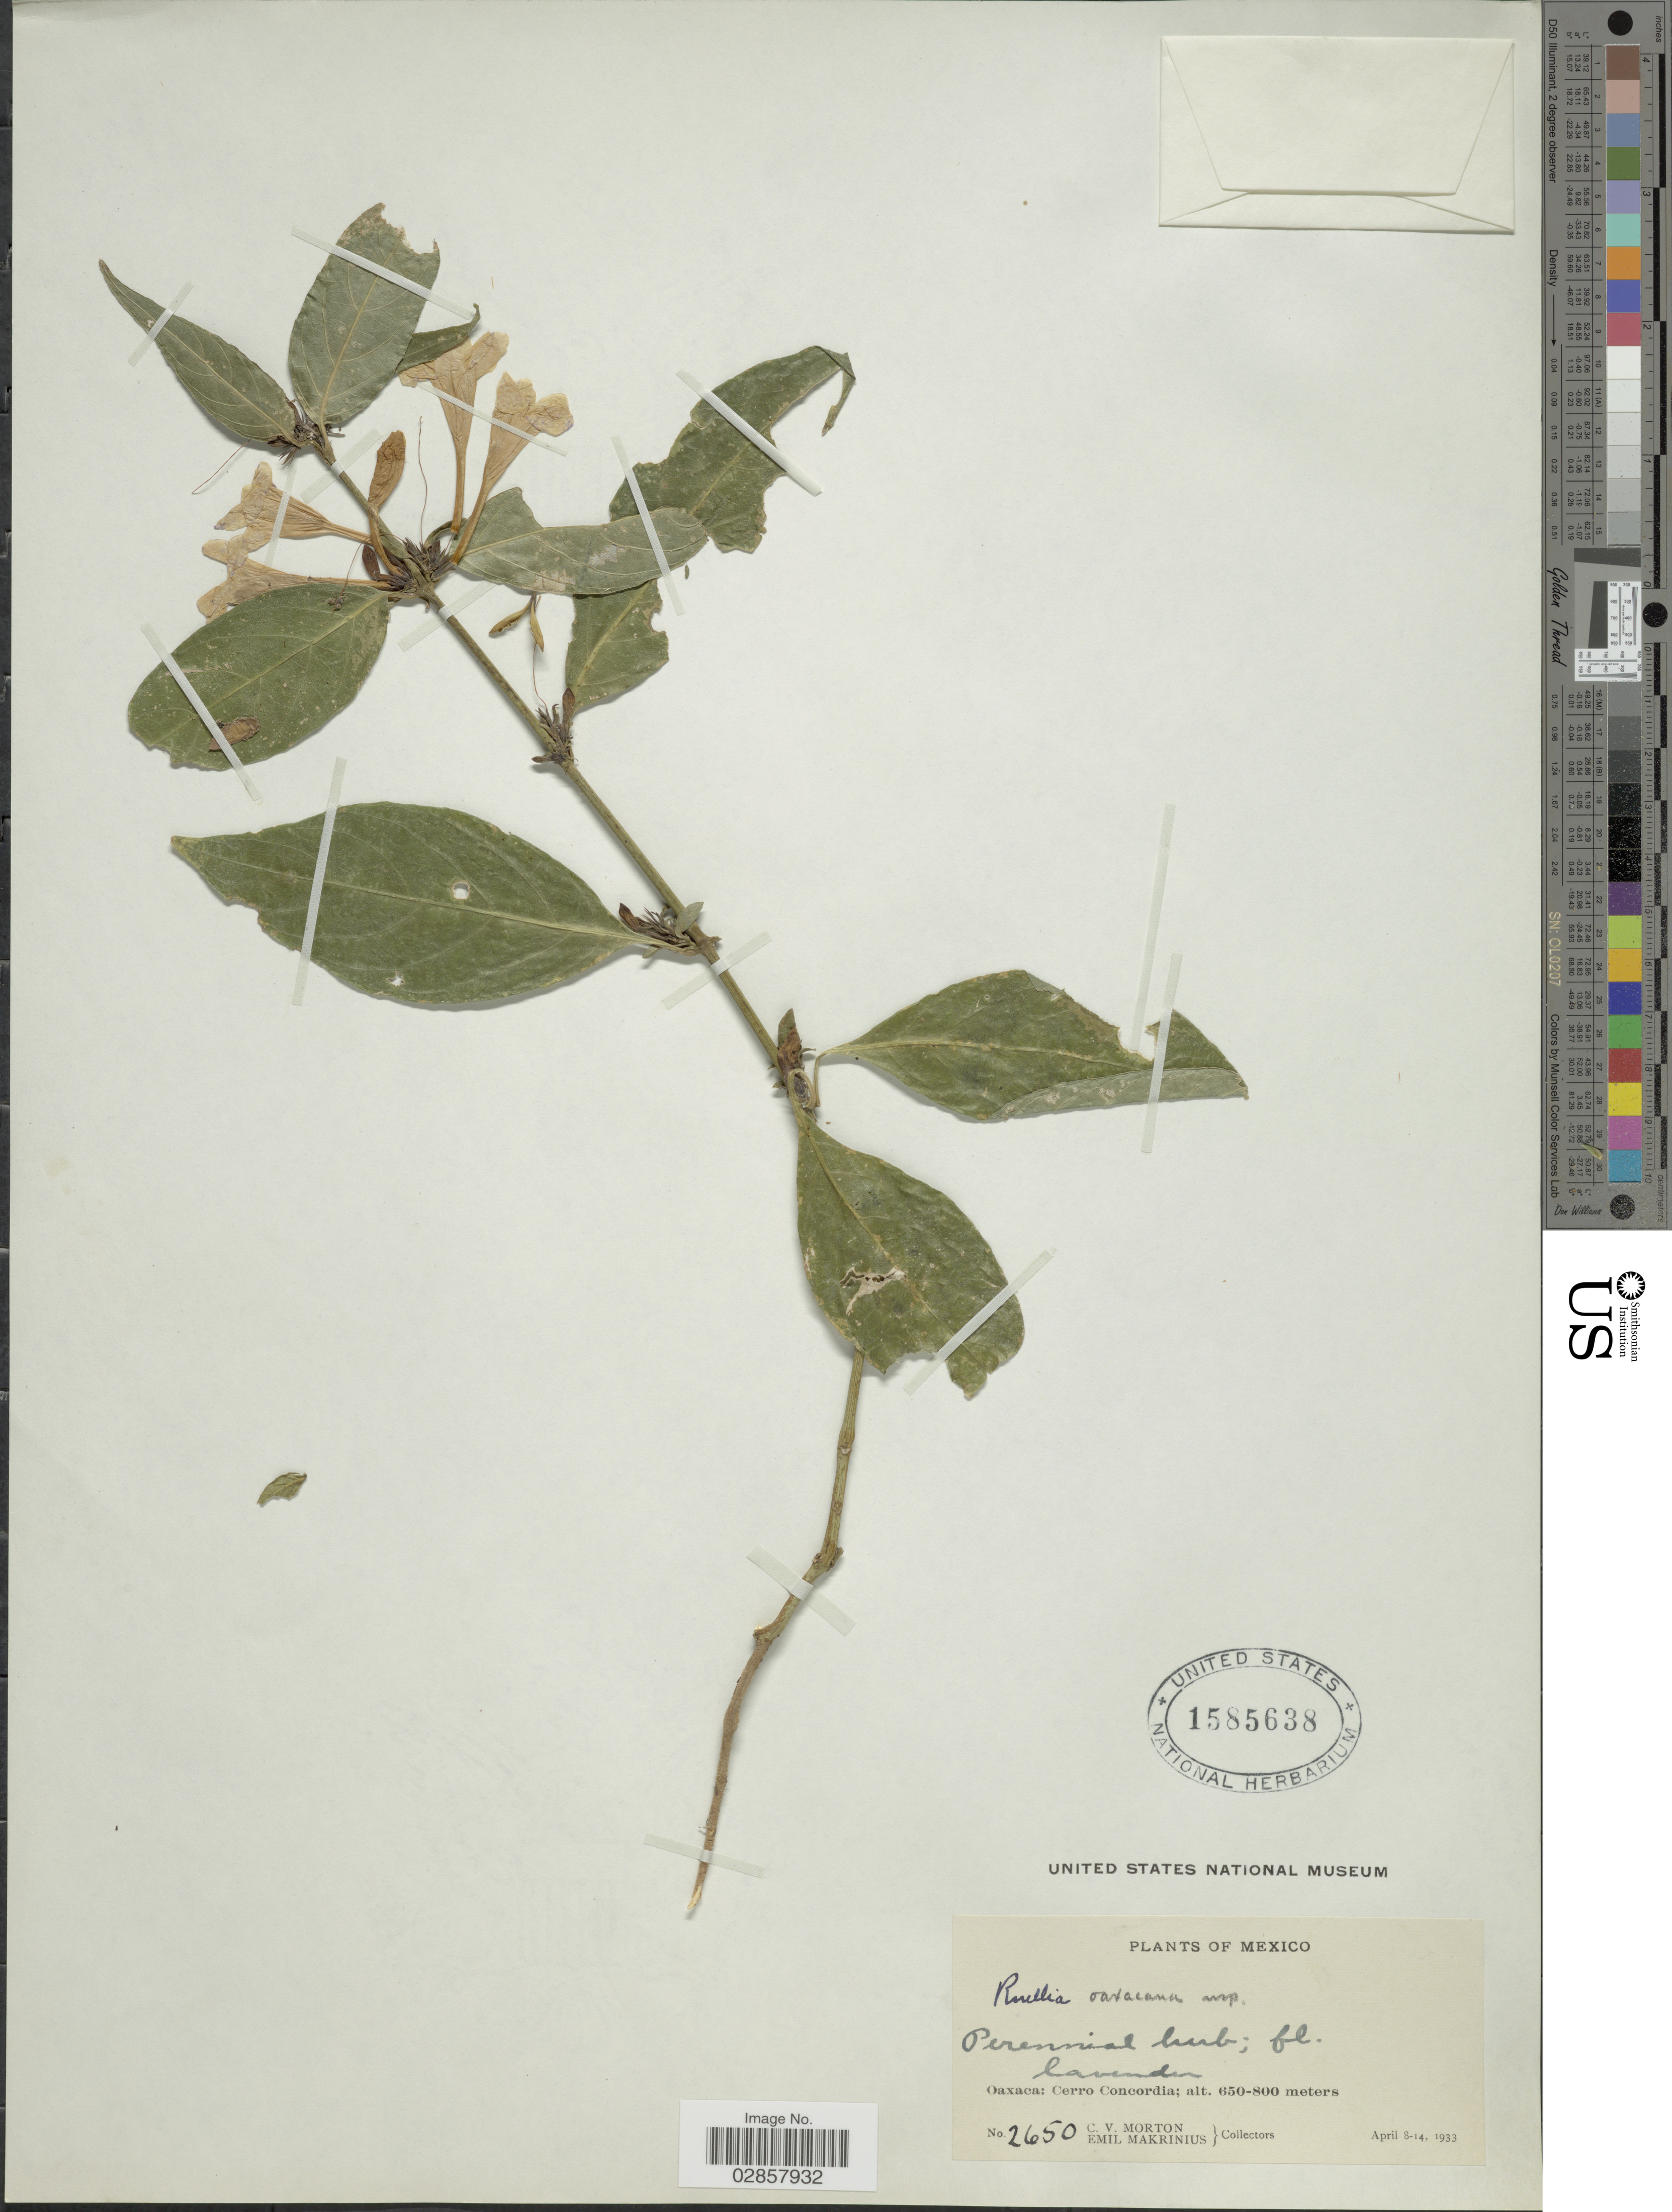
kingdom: Plantae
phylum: Tracheophyta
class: Magnoliopsida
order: Lamiales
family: Acanthaceae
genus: Ruellia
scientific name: Ruellia oaxacana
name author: Leonard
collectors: C. V. Morton & E. Makrinius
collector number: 2650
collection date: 1933-04-08/1933-04-14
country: Mexico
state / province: Oaxaca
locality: Cerro Concordia.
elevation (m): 650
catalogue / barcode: US 1585638